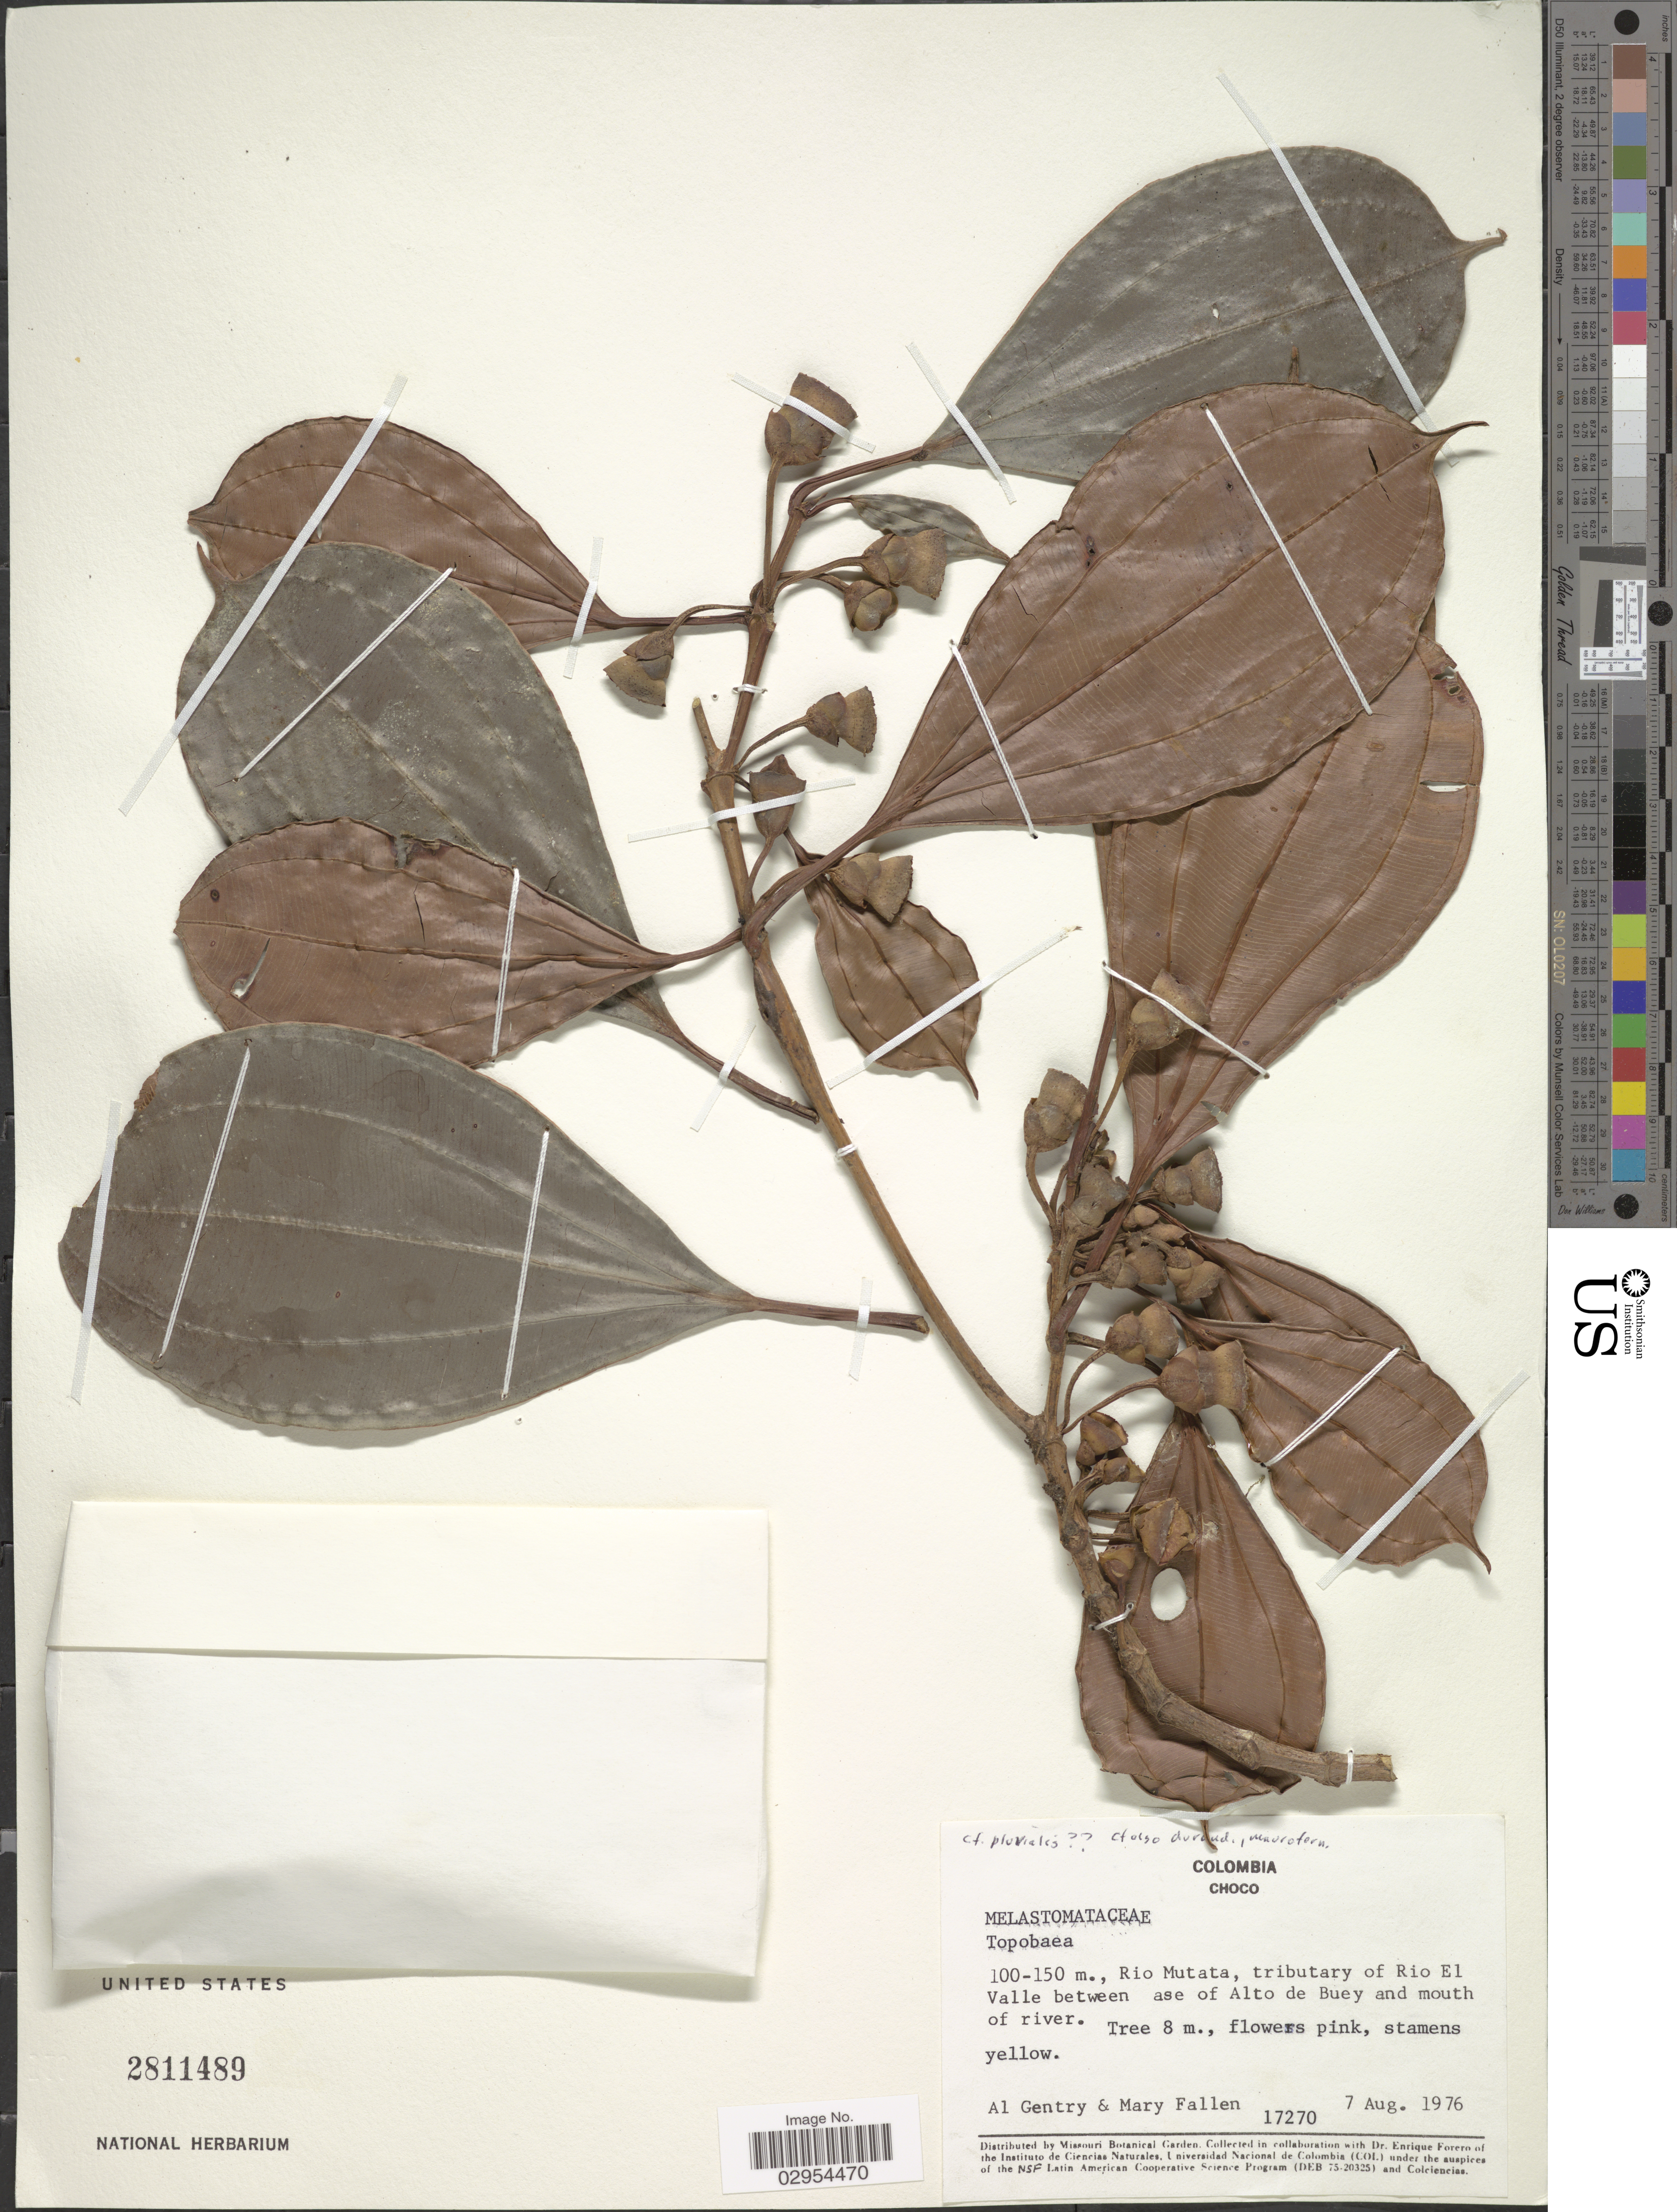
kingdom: Plantae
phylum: Tracheophyta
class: Magnoliopsida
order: Myrtales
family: Melastomataceae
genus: Topobea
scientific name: Topobea sp.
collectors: A. H. Gentry & M. Fallen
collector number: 17270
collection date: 1976-08-07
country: Colombia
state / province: Chocó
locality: Rio Mutata, tributary of Rio El Valle between ase of Alto de Buey and mouth of river.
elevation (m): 100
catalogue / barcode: US 2811489